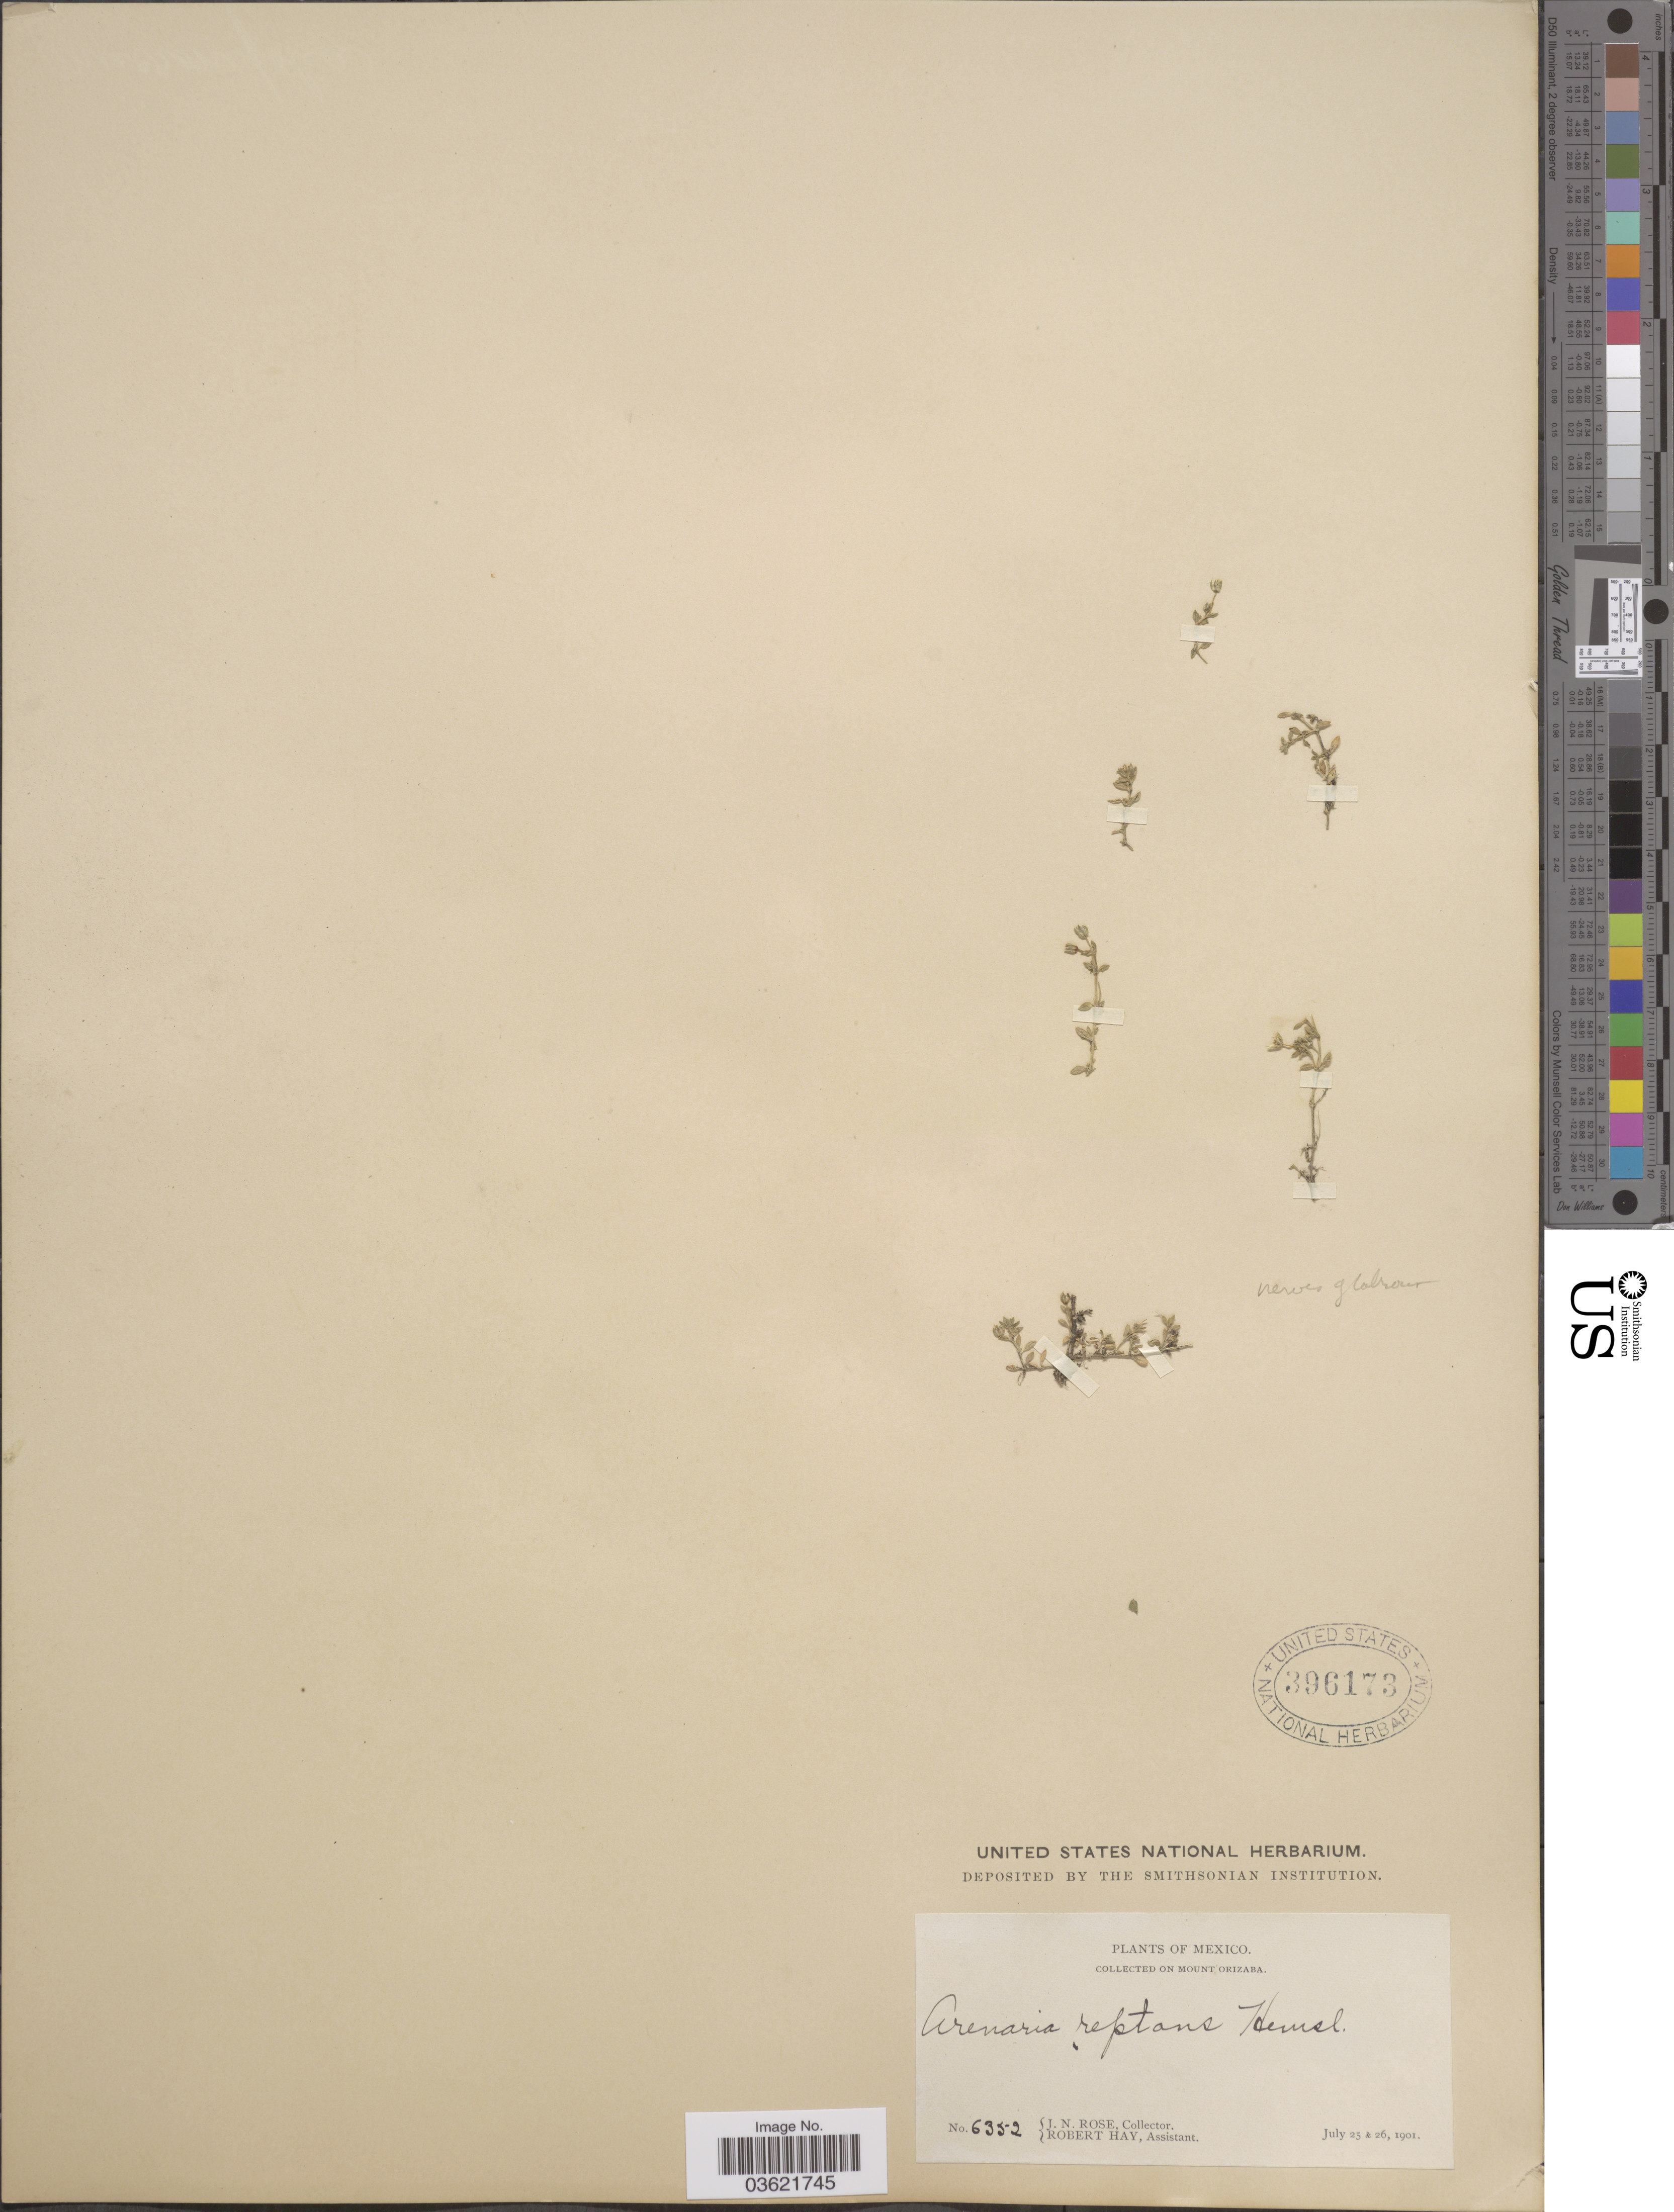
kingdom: Plantae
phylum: Tracheophyta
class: Magnoliopsida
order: Caryophyllales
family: Caryophyllaceae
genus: Arenaria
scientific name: Arenaria sp.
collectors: J. N. Rose & R. Hay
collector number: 6352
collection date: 1901-07-25/1901-07-26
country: Mexico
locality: On Mount Orizaba.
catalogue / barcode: US 396173